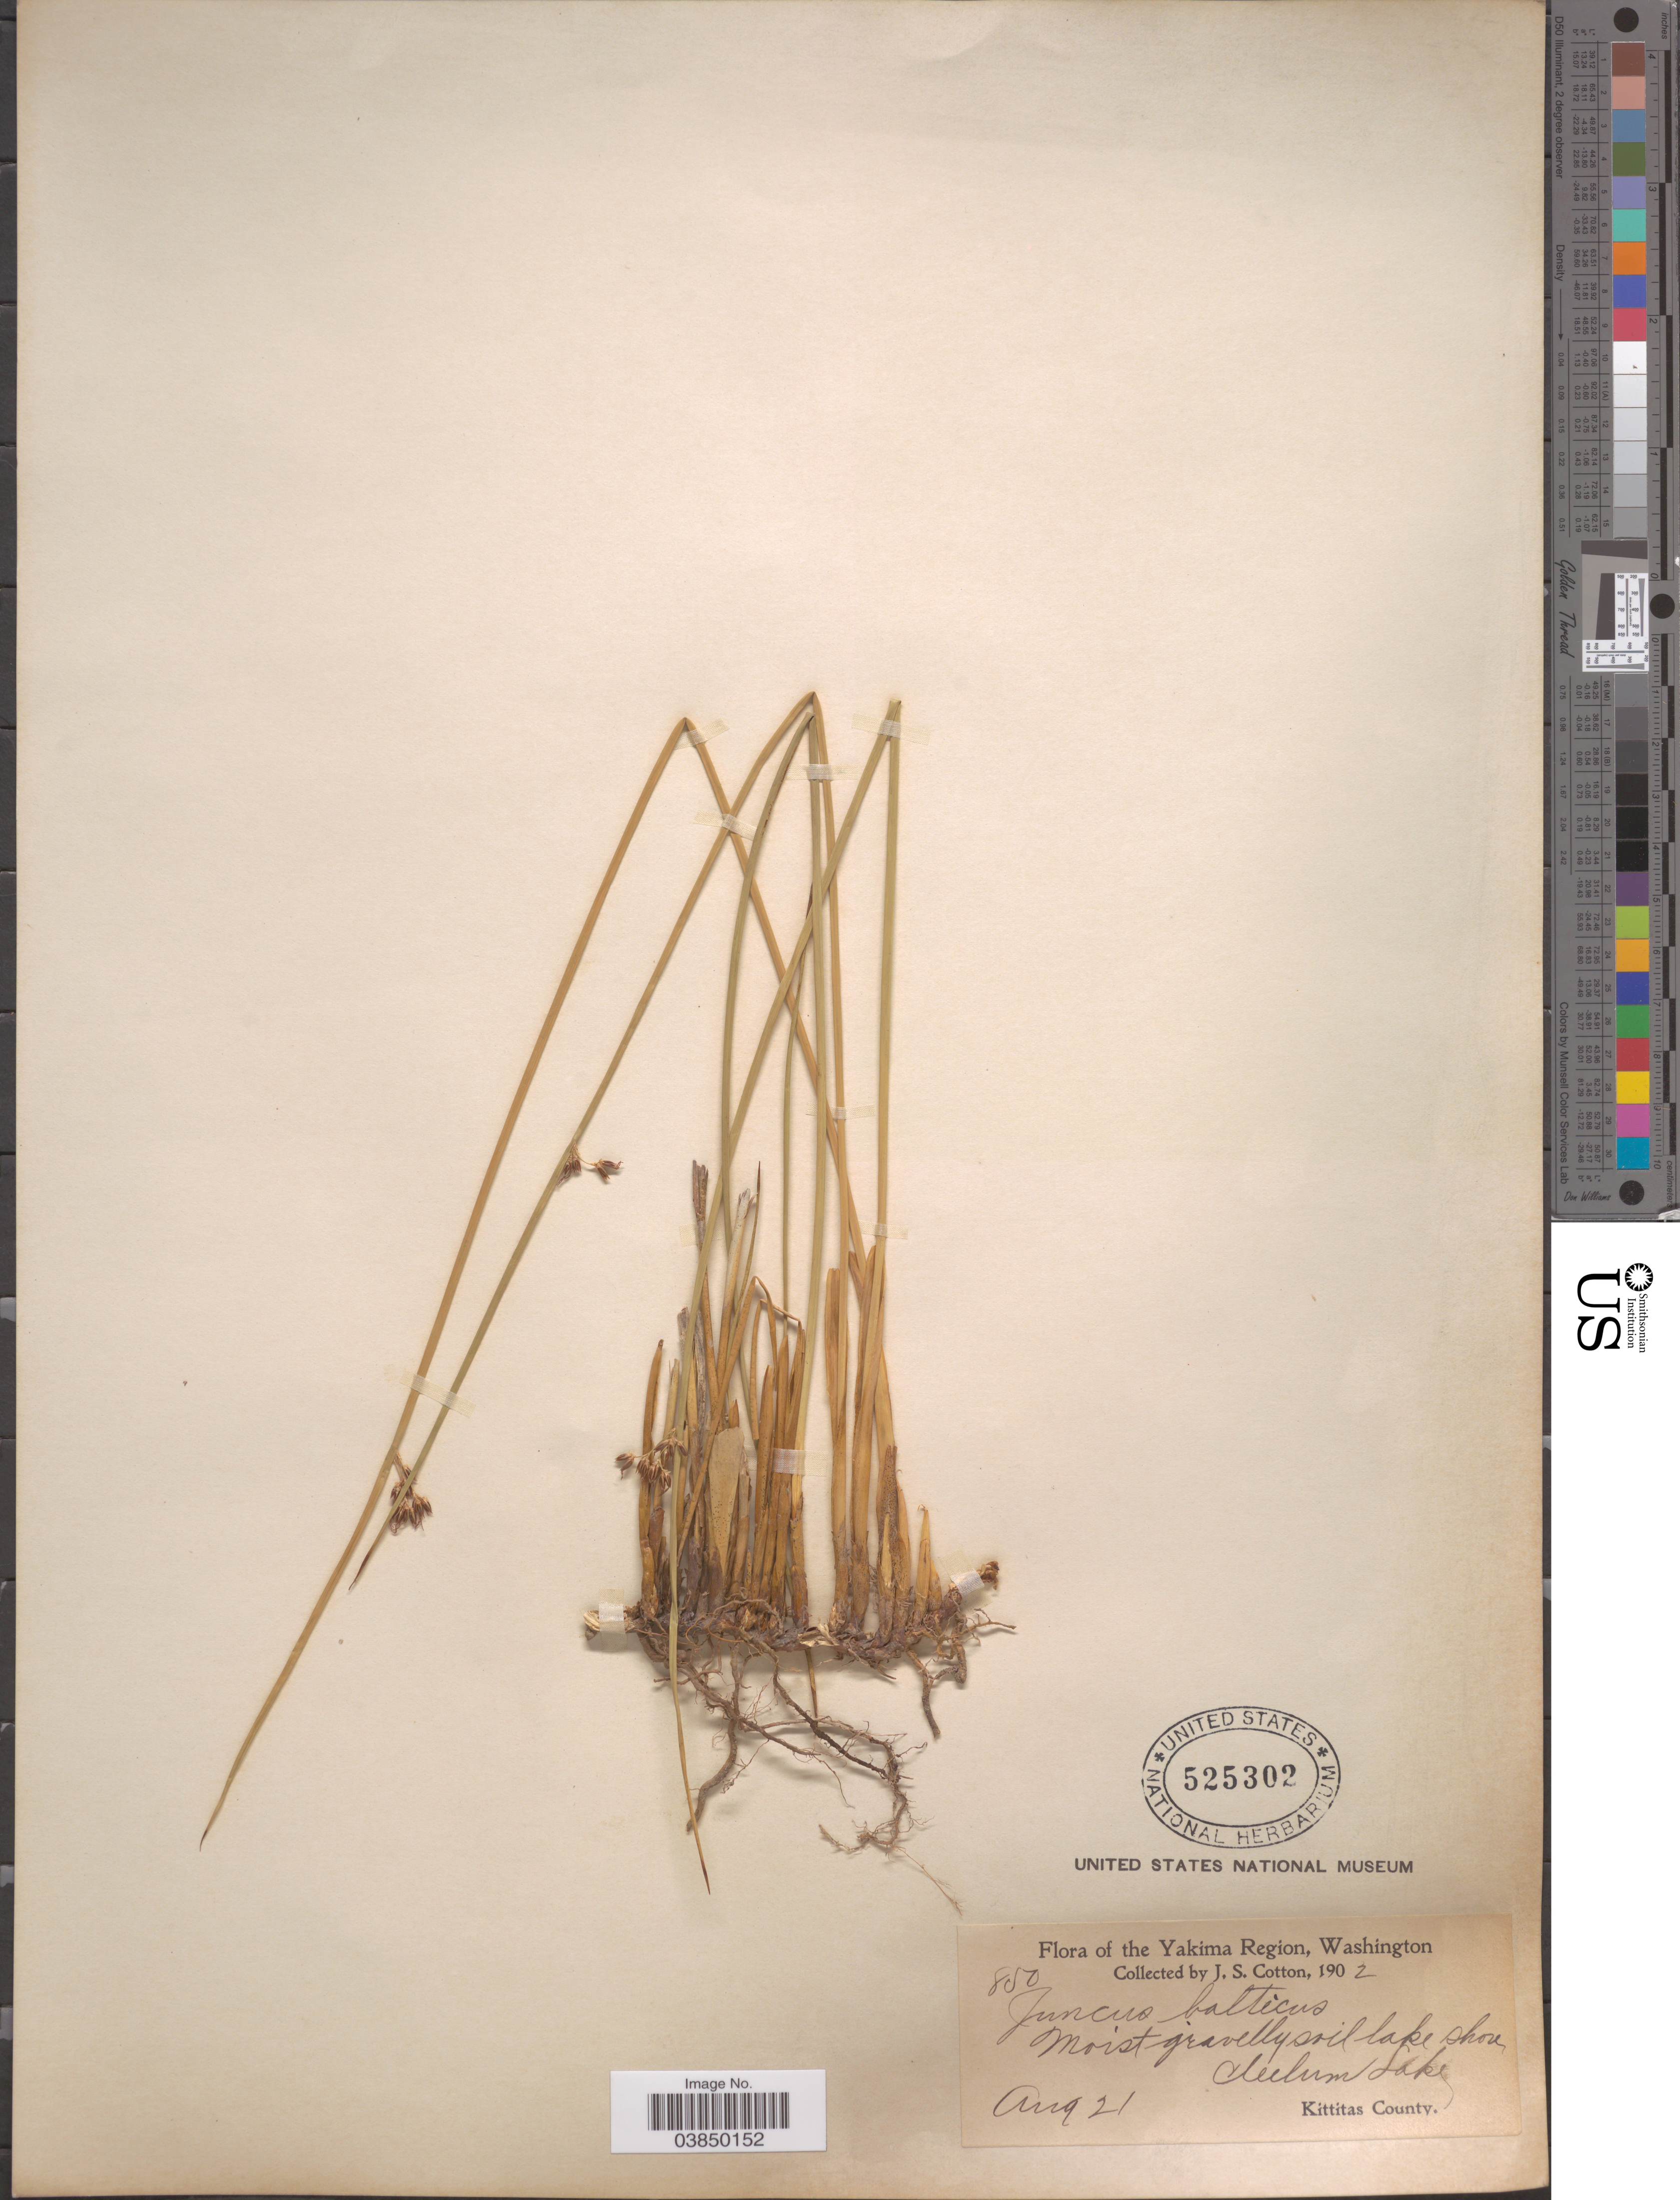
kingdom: Plantae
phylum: Tracheophyta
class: Liliopsida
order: Poales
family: Juncaceae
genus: Juncus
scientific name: Juncus balticus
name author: Willd.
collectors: J. S. Cotton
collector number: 850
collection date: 1902-08-21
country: United States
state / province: Washington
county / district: Kittitas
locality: The Yakima Region. Cleelum Lake. Kittitas County.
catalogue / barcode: US 525302